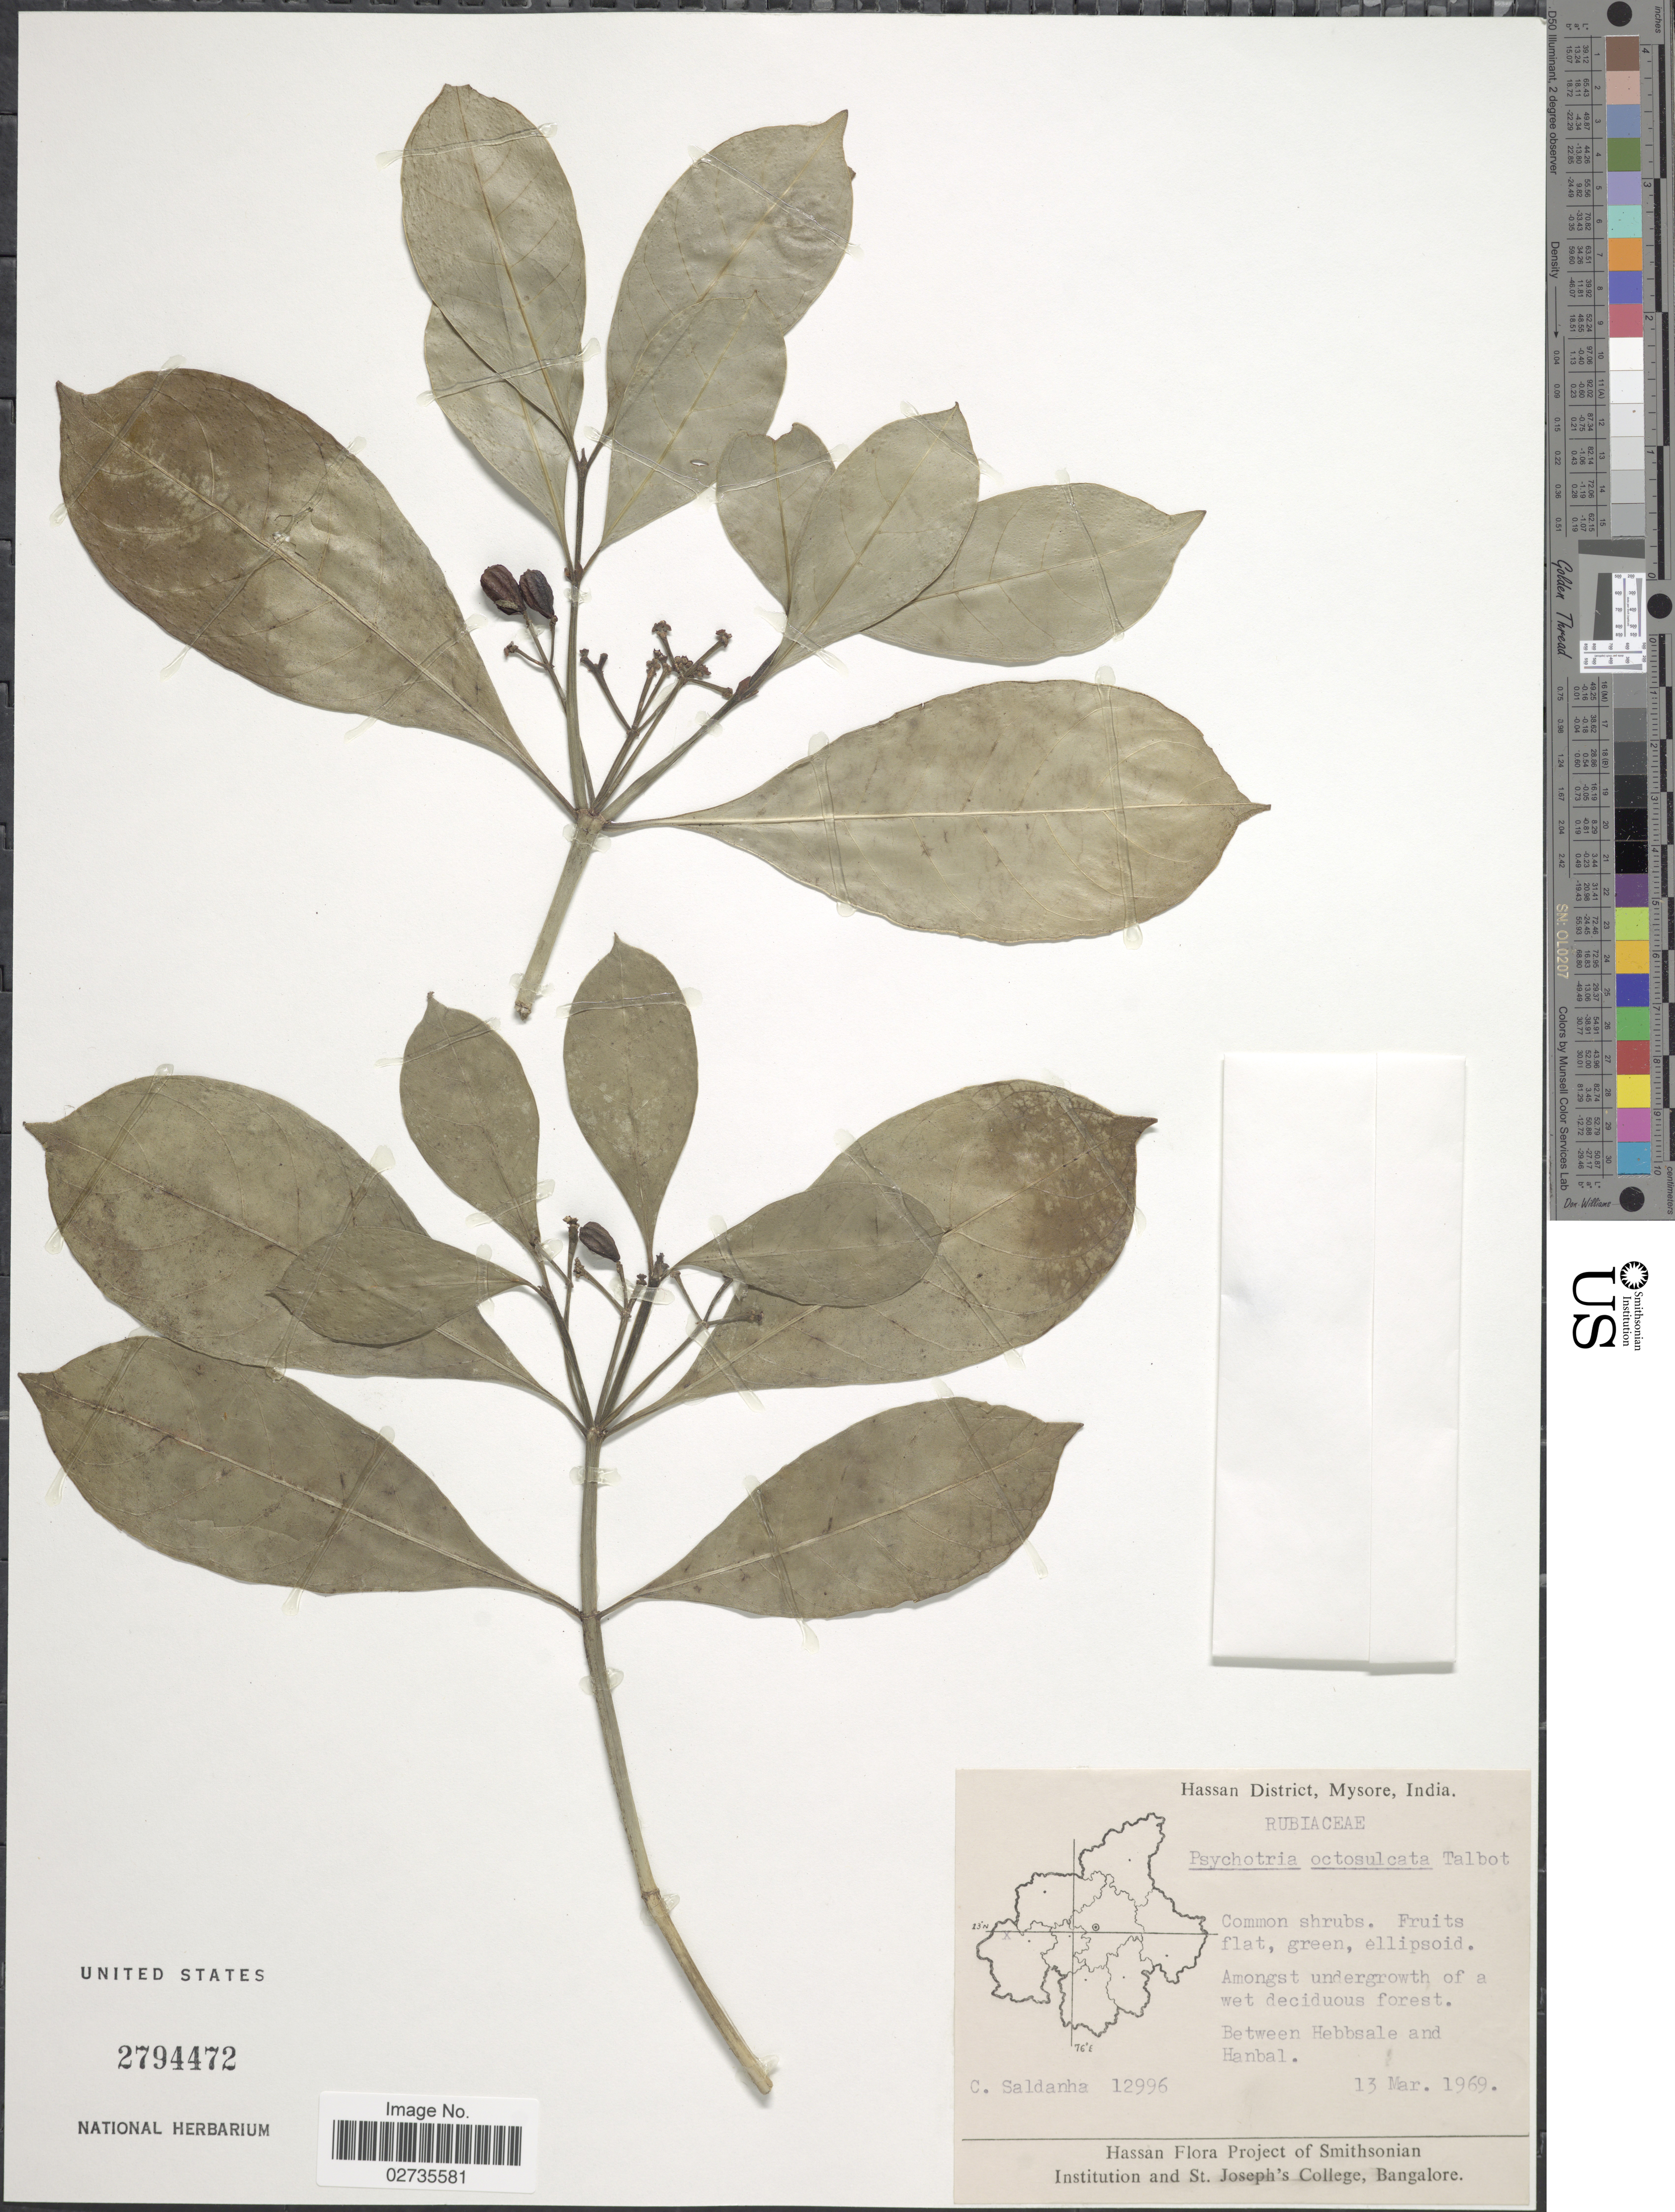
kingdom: Plantae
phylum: Tracheophyta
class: Magnoliopsida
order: Gentianales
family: Rubiaceae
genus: Psychotria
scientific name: Psychotria octosulcata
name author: Talbot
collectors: C. Saldanha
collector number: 12996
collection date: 1969-03-13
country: India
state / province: Karnataka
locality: Hassan District, Mysore District, Amongst undergrowth of a wet deciduous forest. Between Hebbsale and Hanbal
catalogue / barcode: US 2794472